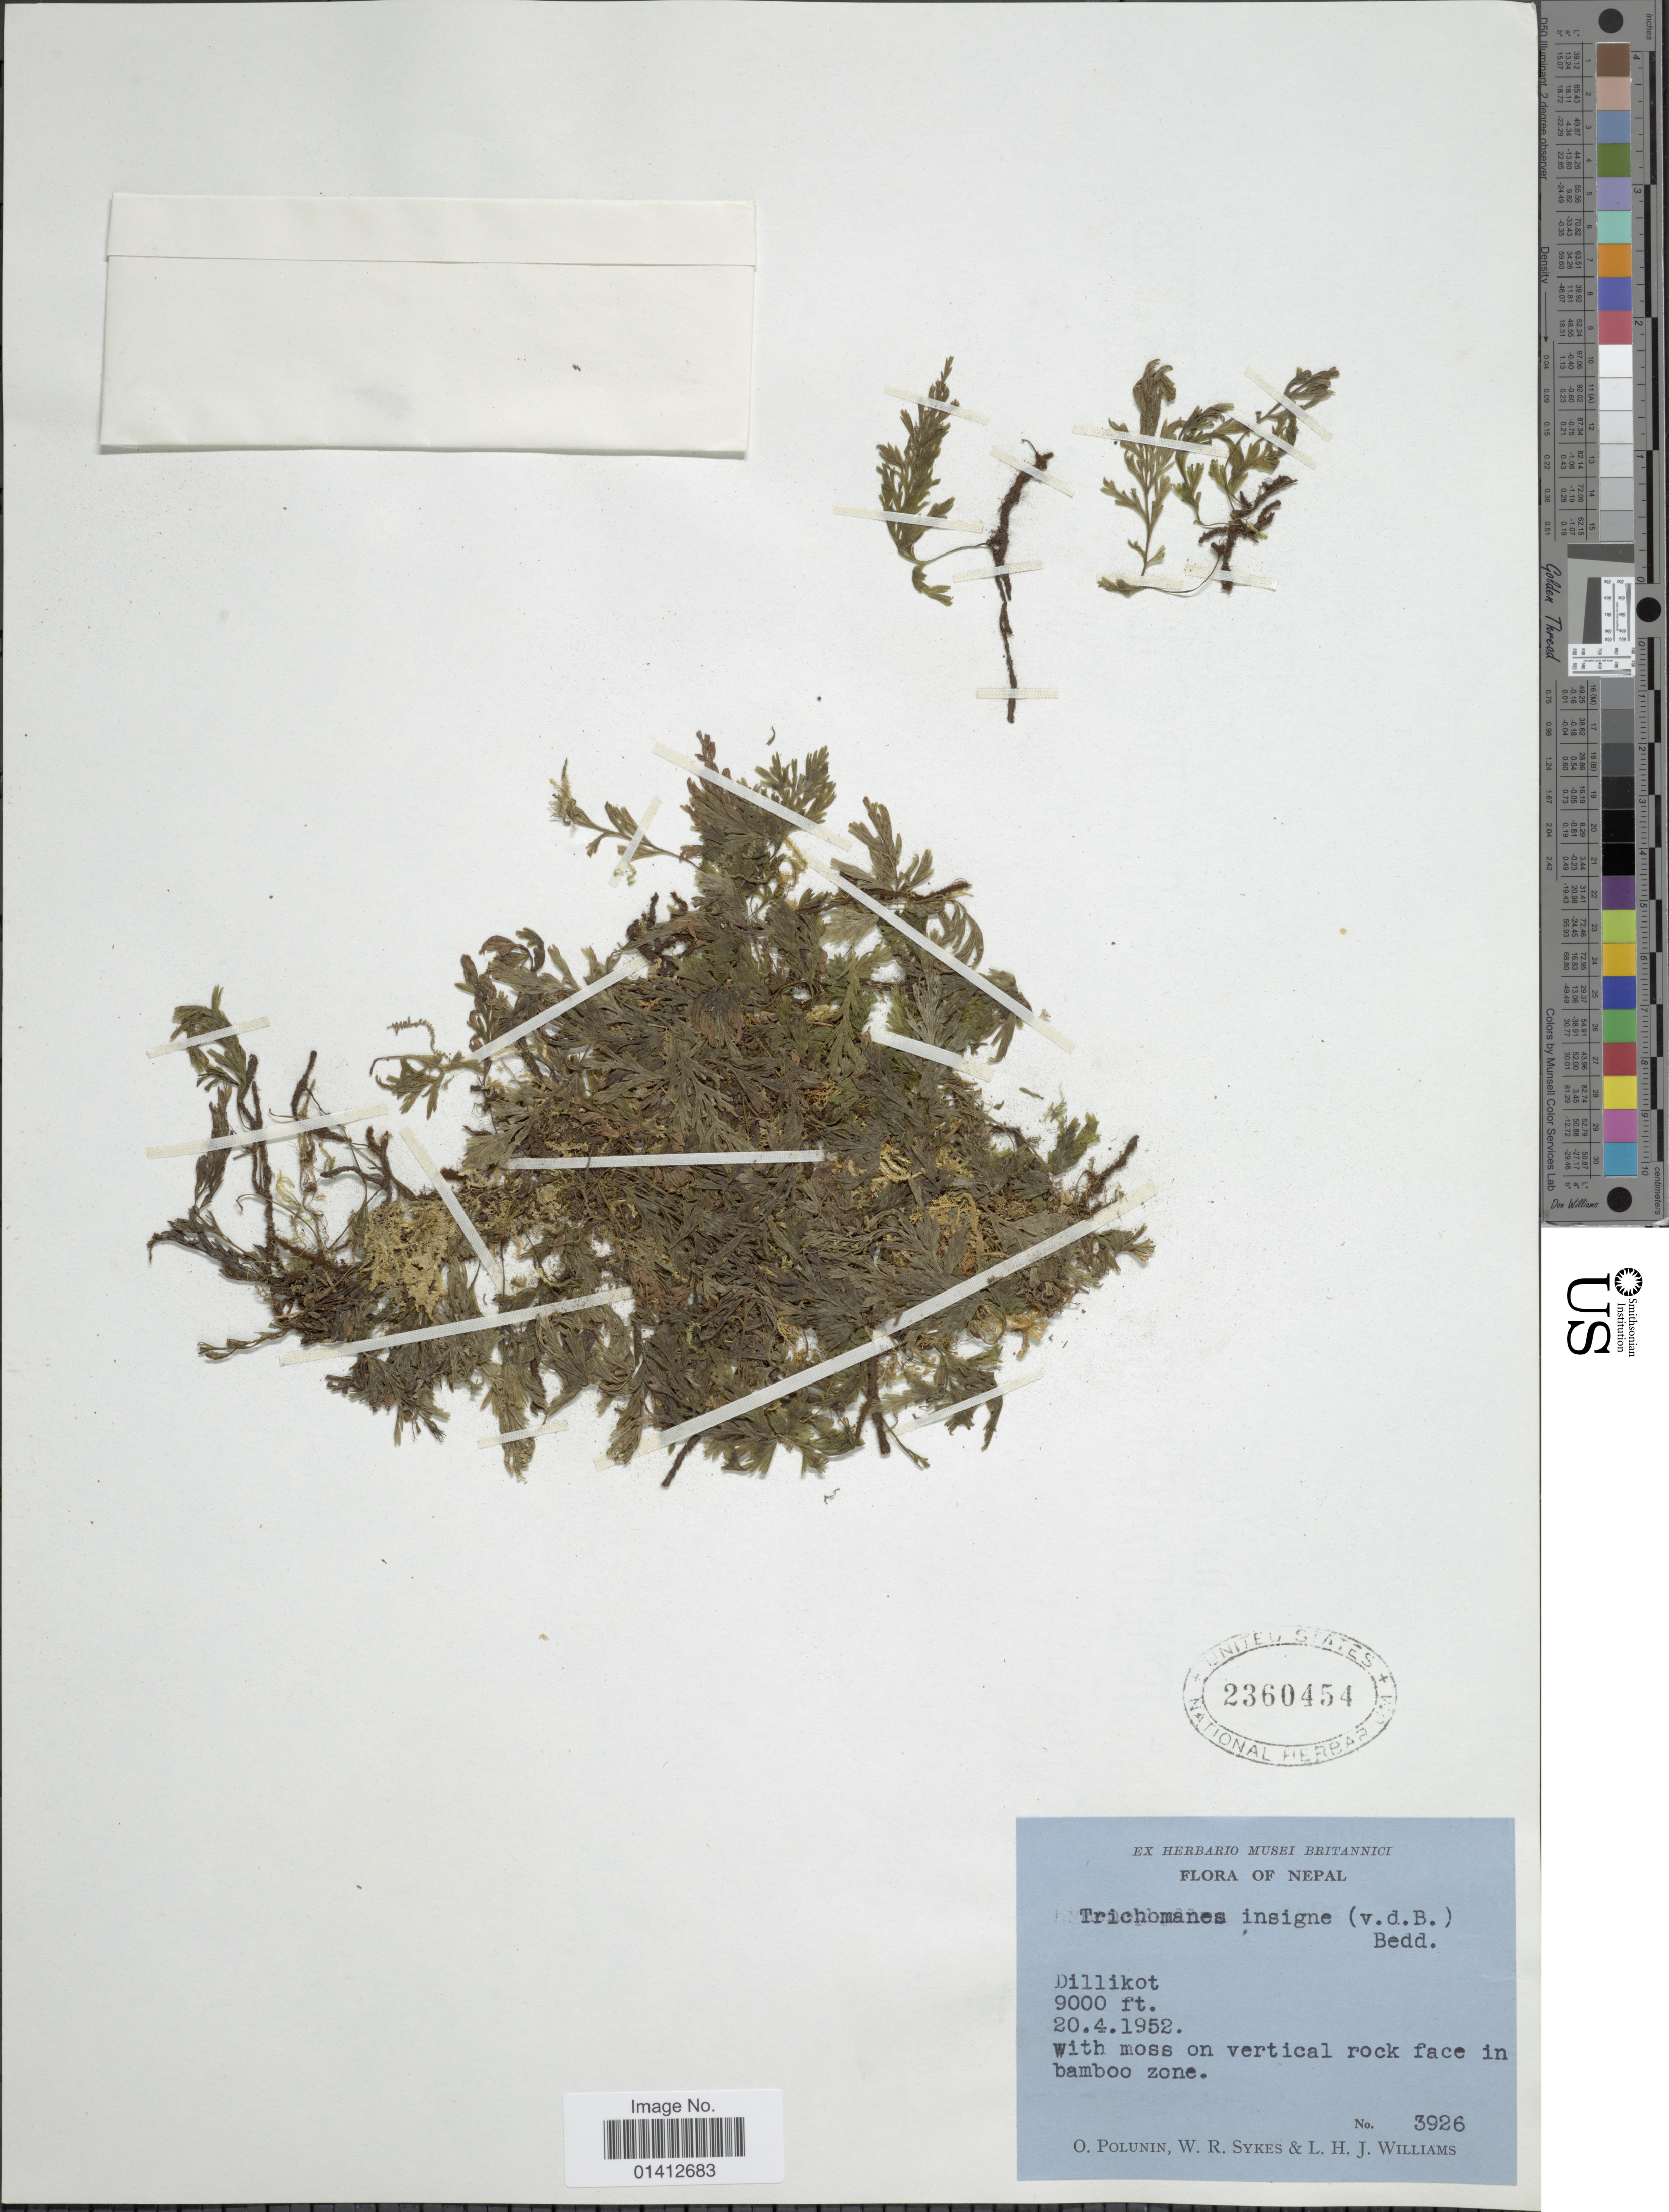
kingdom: Plantae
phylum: Tracheophyta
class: Polypodiopsida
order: Hymenophyllales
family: Hymenophyllaceae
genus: Crepidomanes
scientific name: Crepidomanes insigne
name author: (Bosch) C.X. Fu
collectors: O. V. Polunin, W. R. Sykes & L. H. J. Williams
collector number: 3926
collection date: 1952-04-20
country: Nepal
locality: Dillkot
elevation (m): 2743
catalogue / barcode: US 2360454